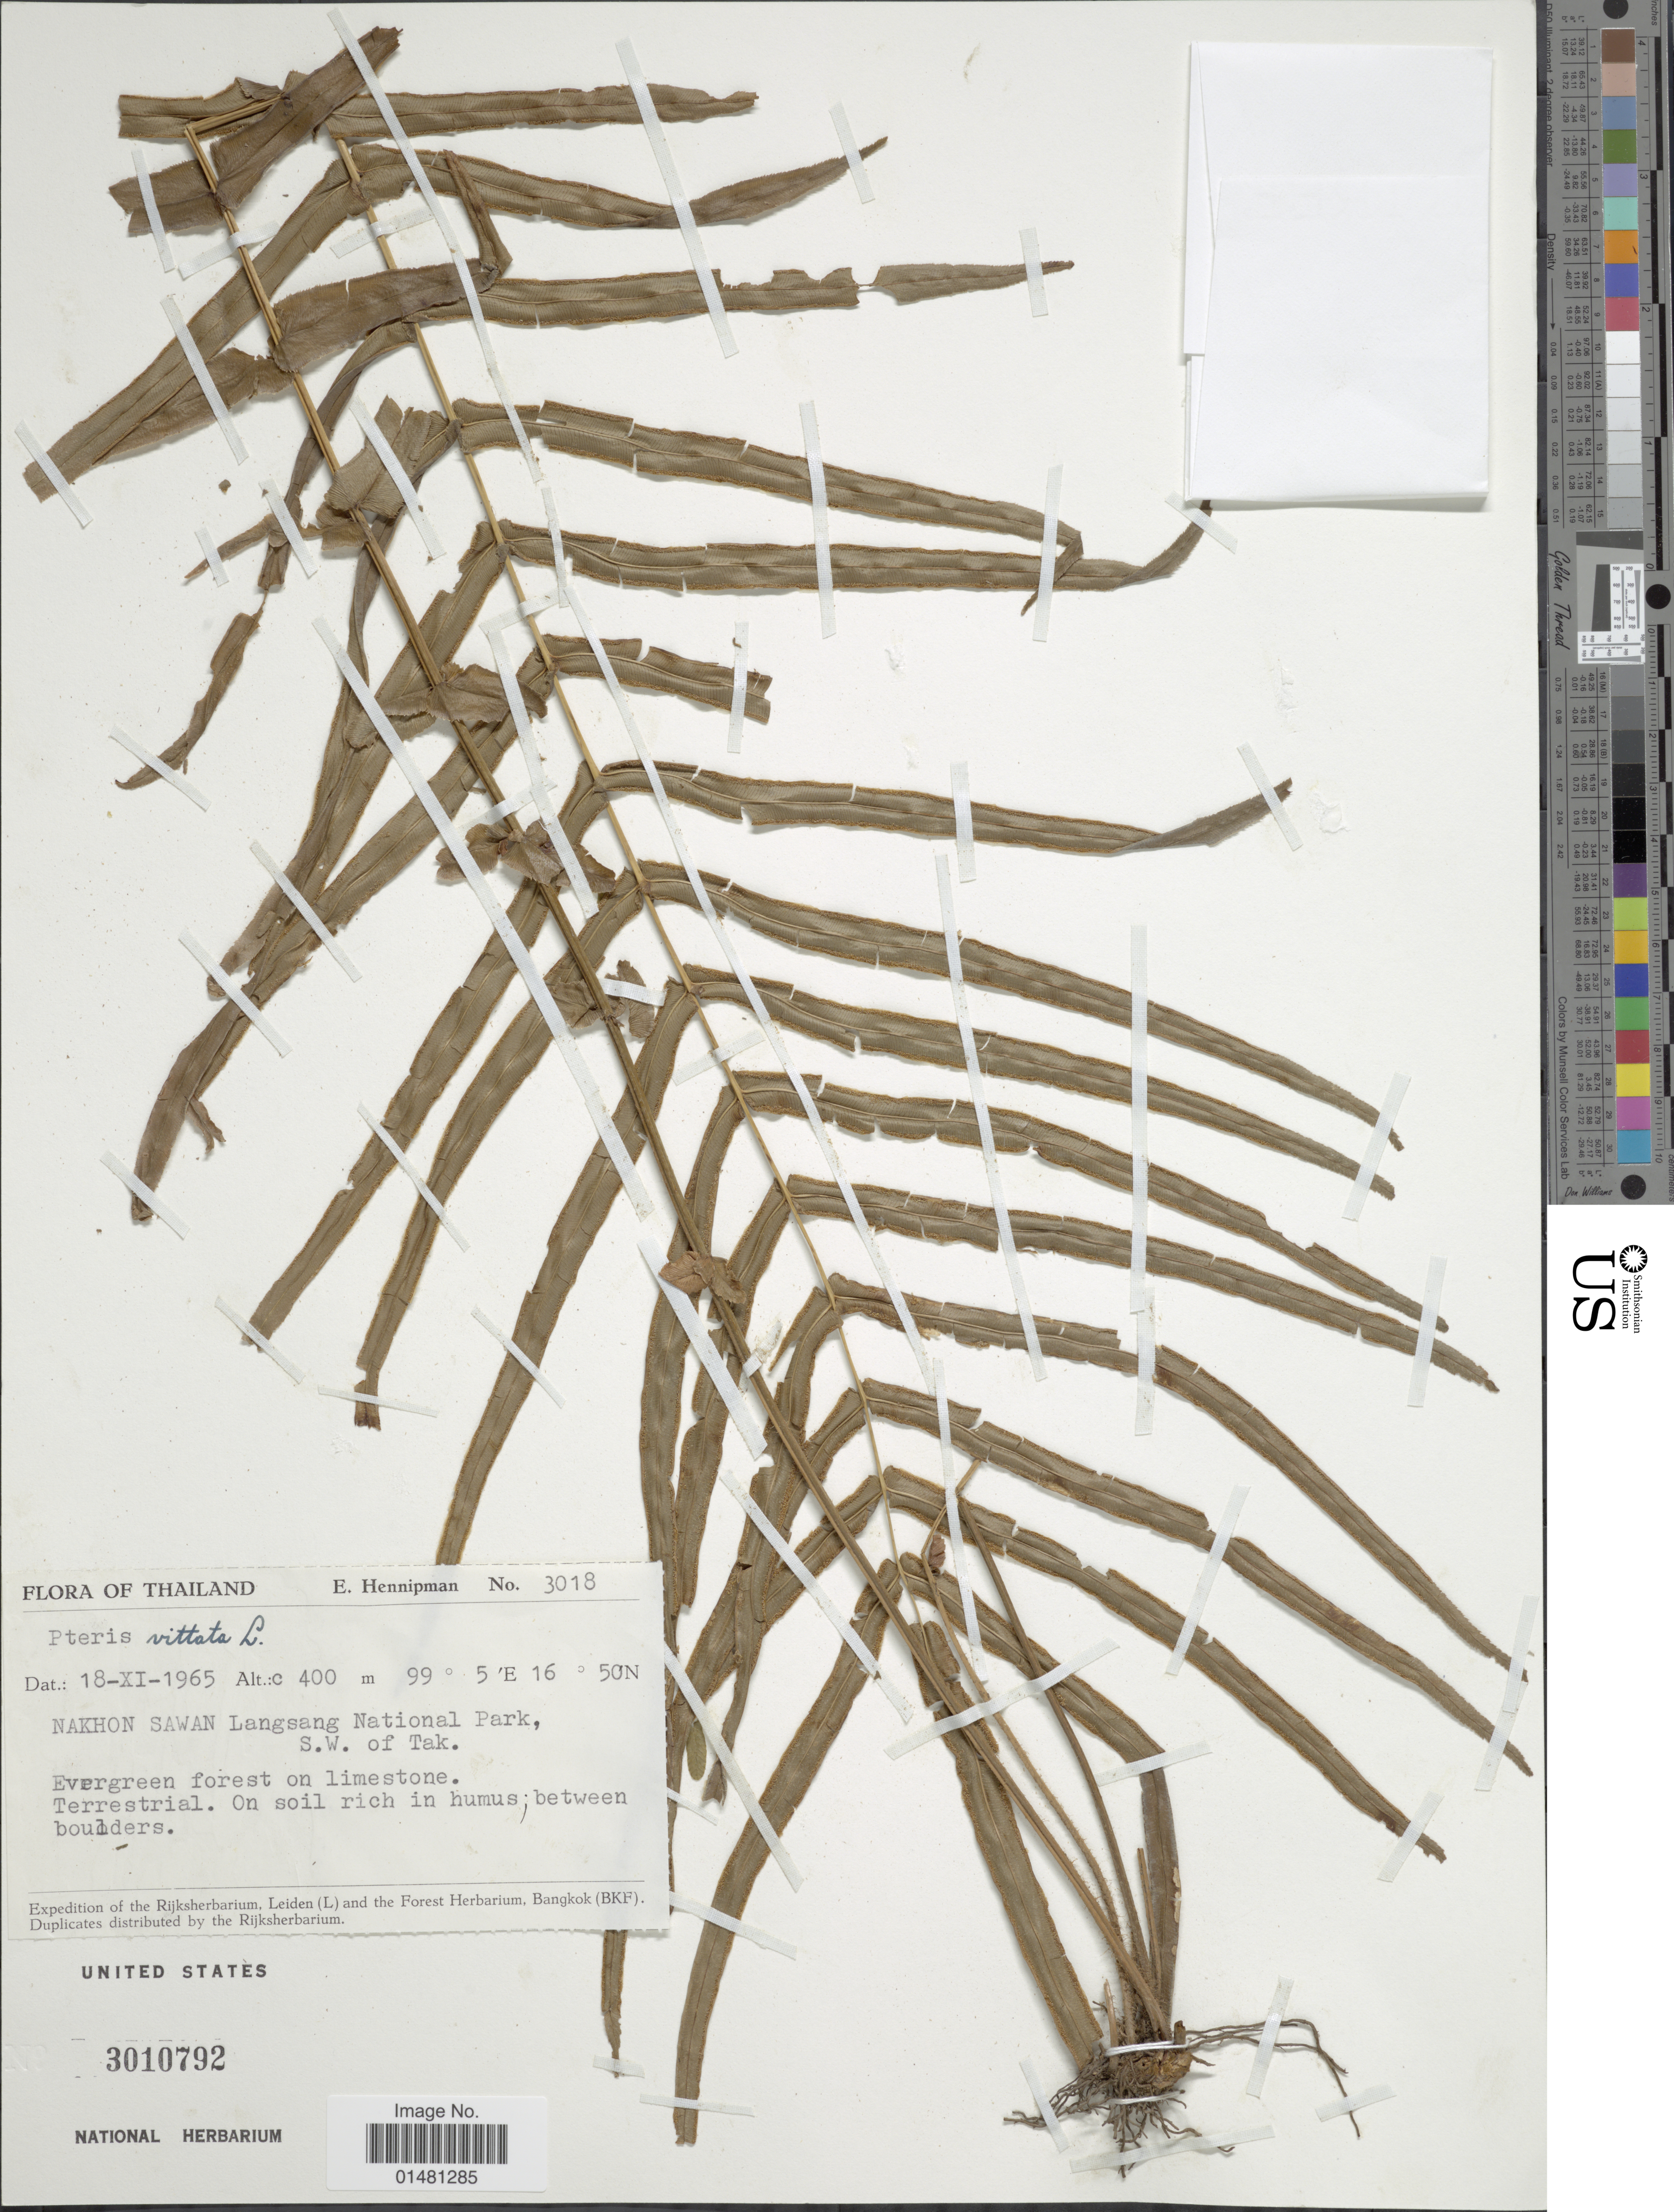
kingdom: Plantae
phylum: Tracheophyta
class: Polypodiopsida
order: Polypodiales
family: Pteridaceae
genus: Pteris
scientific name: Pteris vittata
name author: L.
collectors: E. Hennipman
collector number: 3018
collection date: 1965-11-18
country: Thailand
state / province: Nakhon Sawan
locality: Langsang National Park, S.W. of Tak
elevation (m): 400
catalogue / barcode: US 3010792